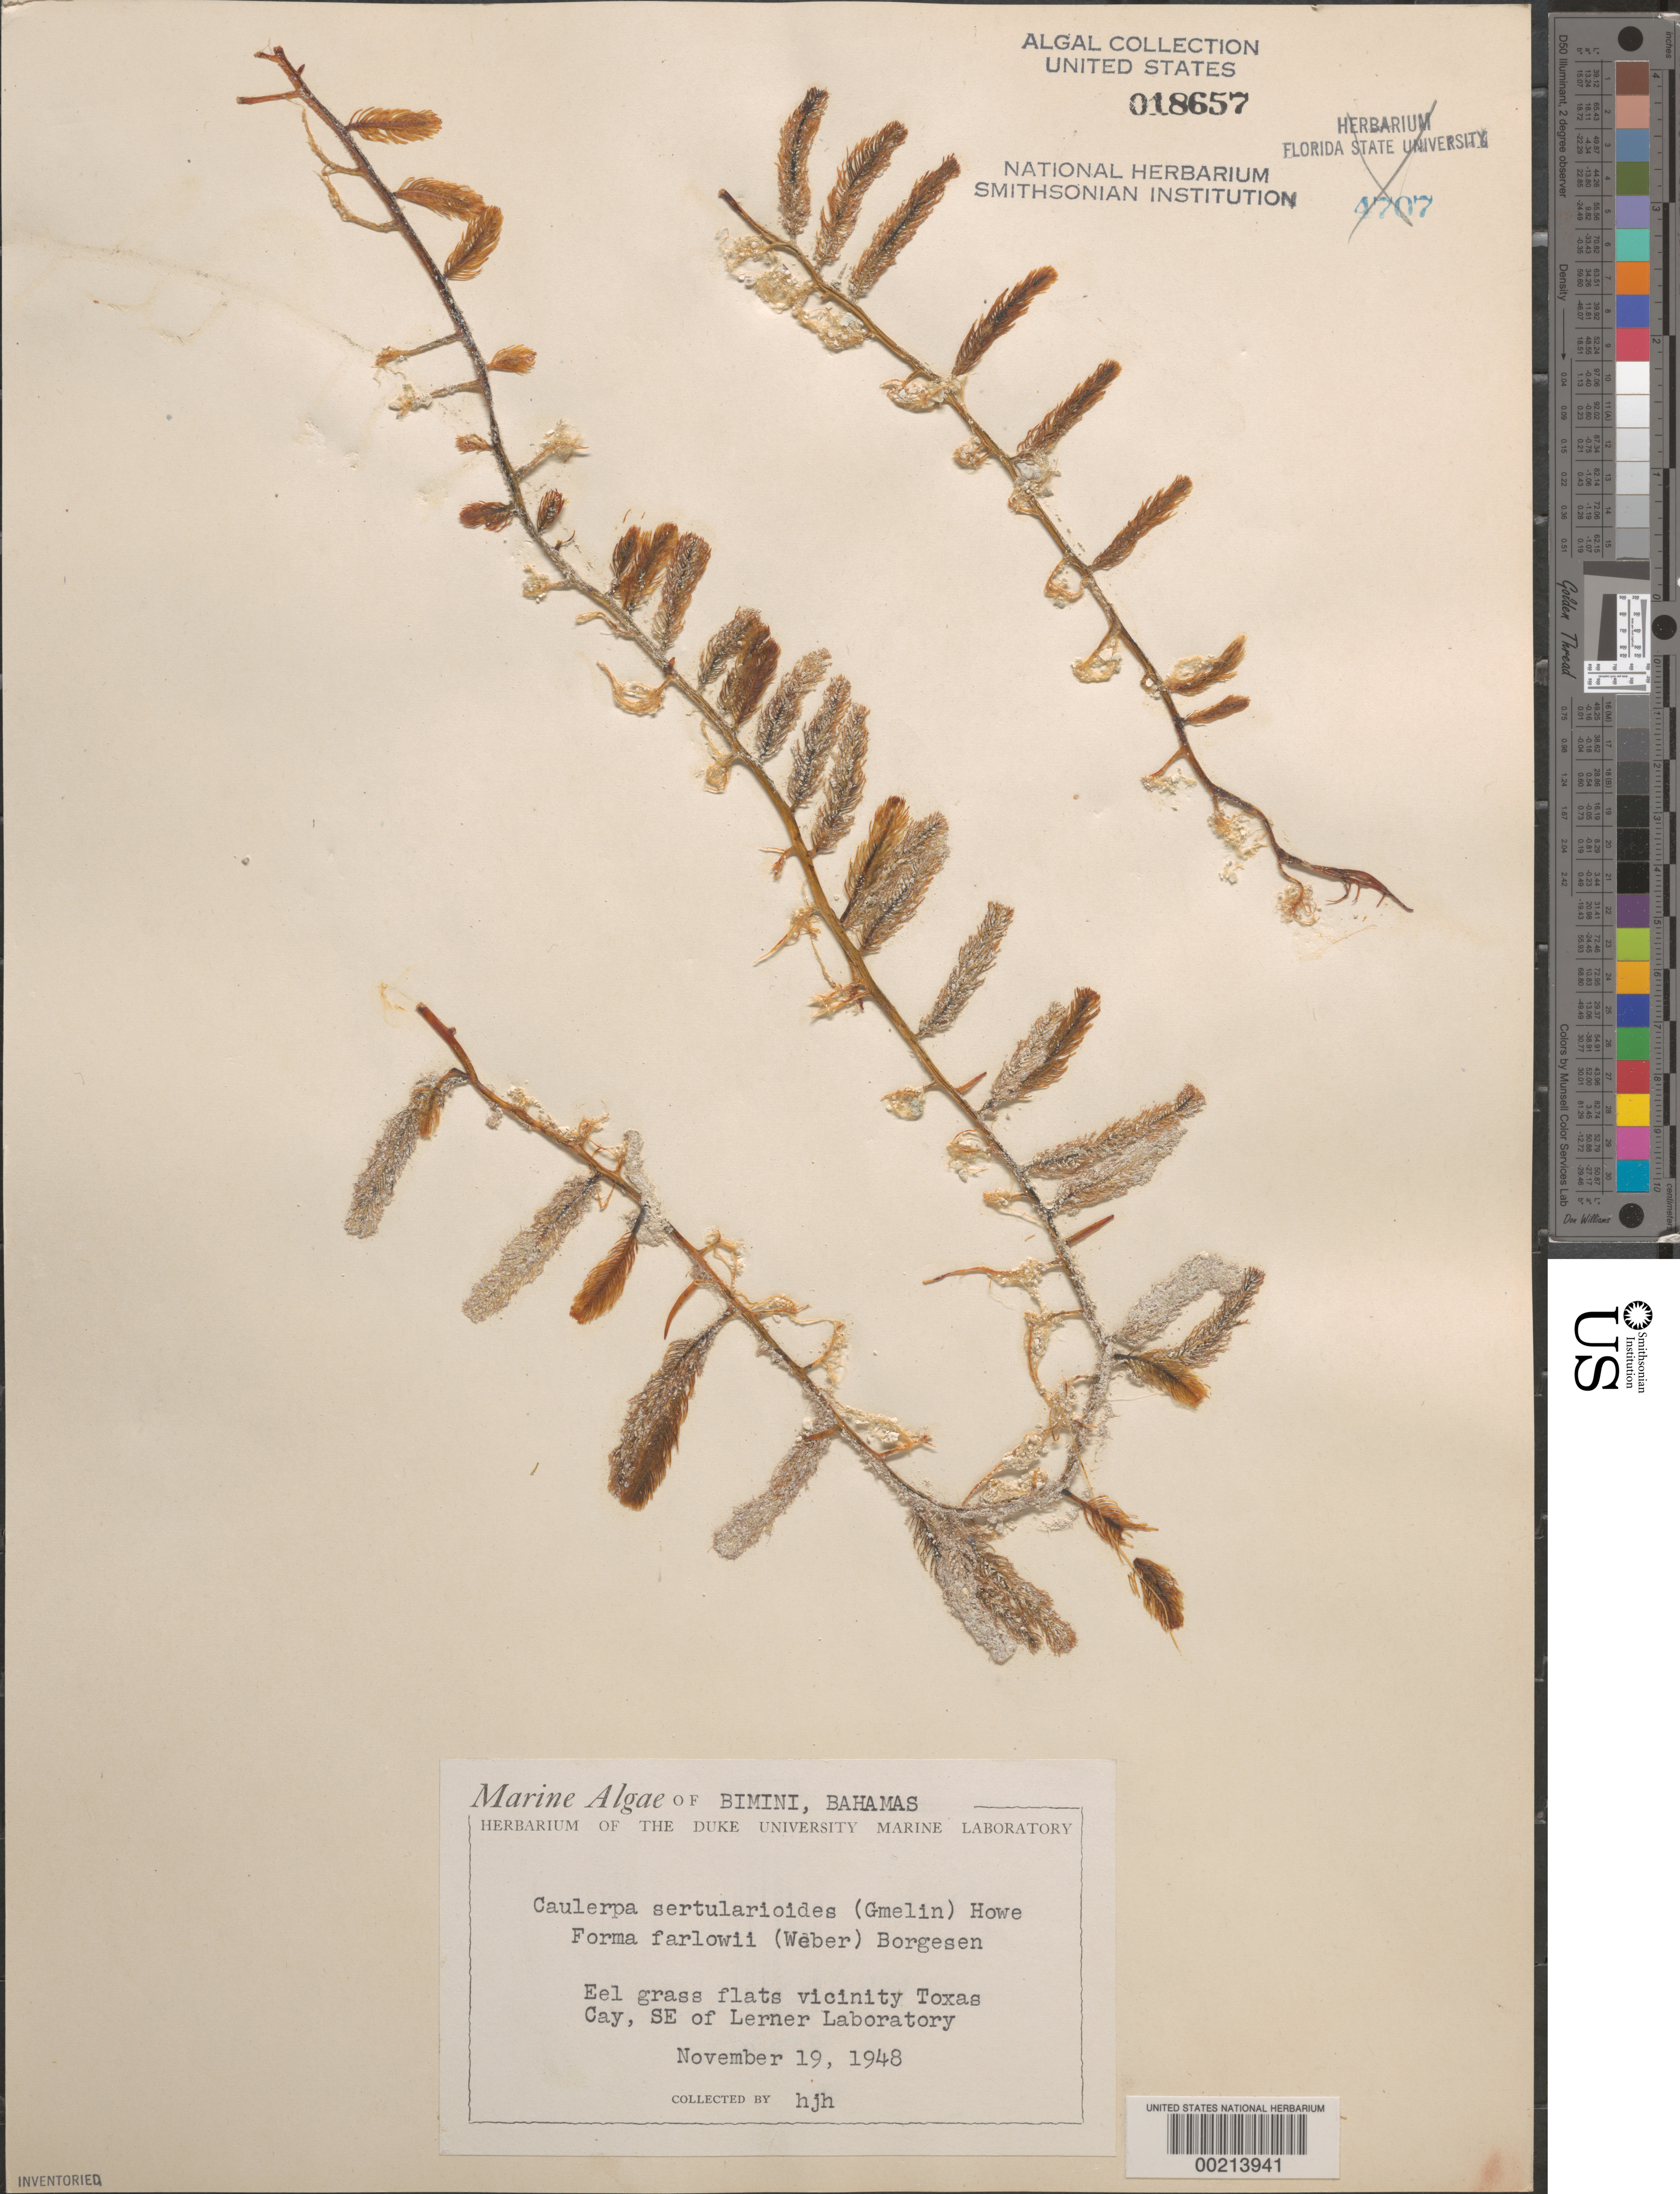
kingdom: Plantae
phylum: Chlorophyta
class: Ulvophyceae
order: Bryopsidales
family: Caulerpaceae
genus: Caulerpa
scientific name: Caulerpa sertularioides f. farlowii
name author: (Weber Bosse) Børgesen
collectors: H. J. Humm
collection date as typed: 19 Nov 1948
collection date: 1948-11-19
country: Bahamas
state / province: Biminis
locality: Toxas cay area, southeast of lerner laboratory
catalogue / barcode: US 18657